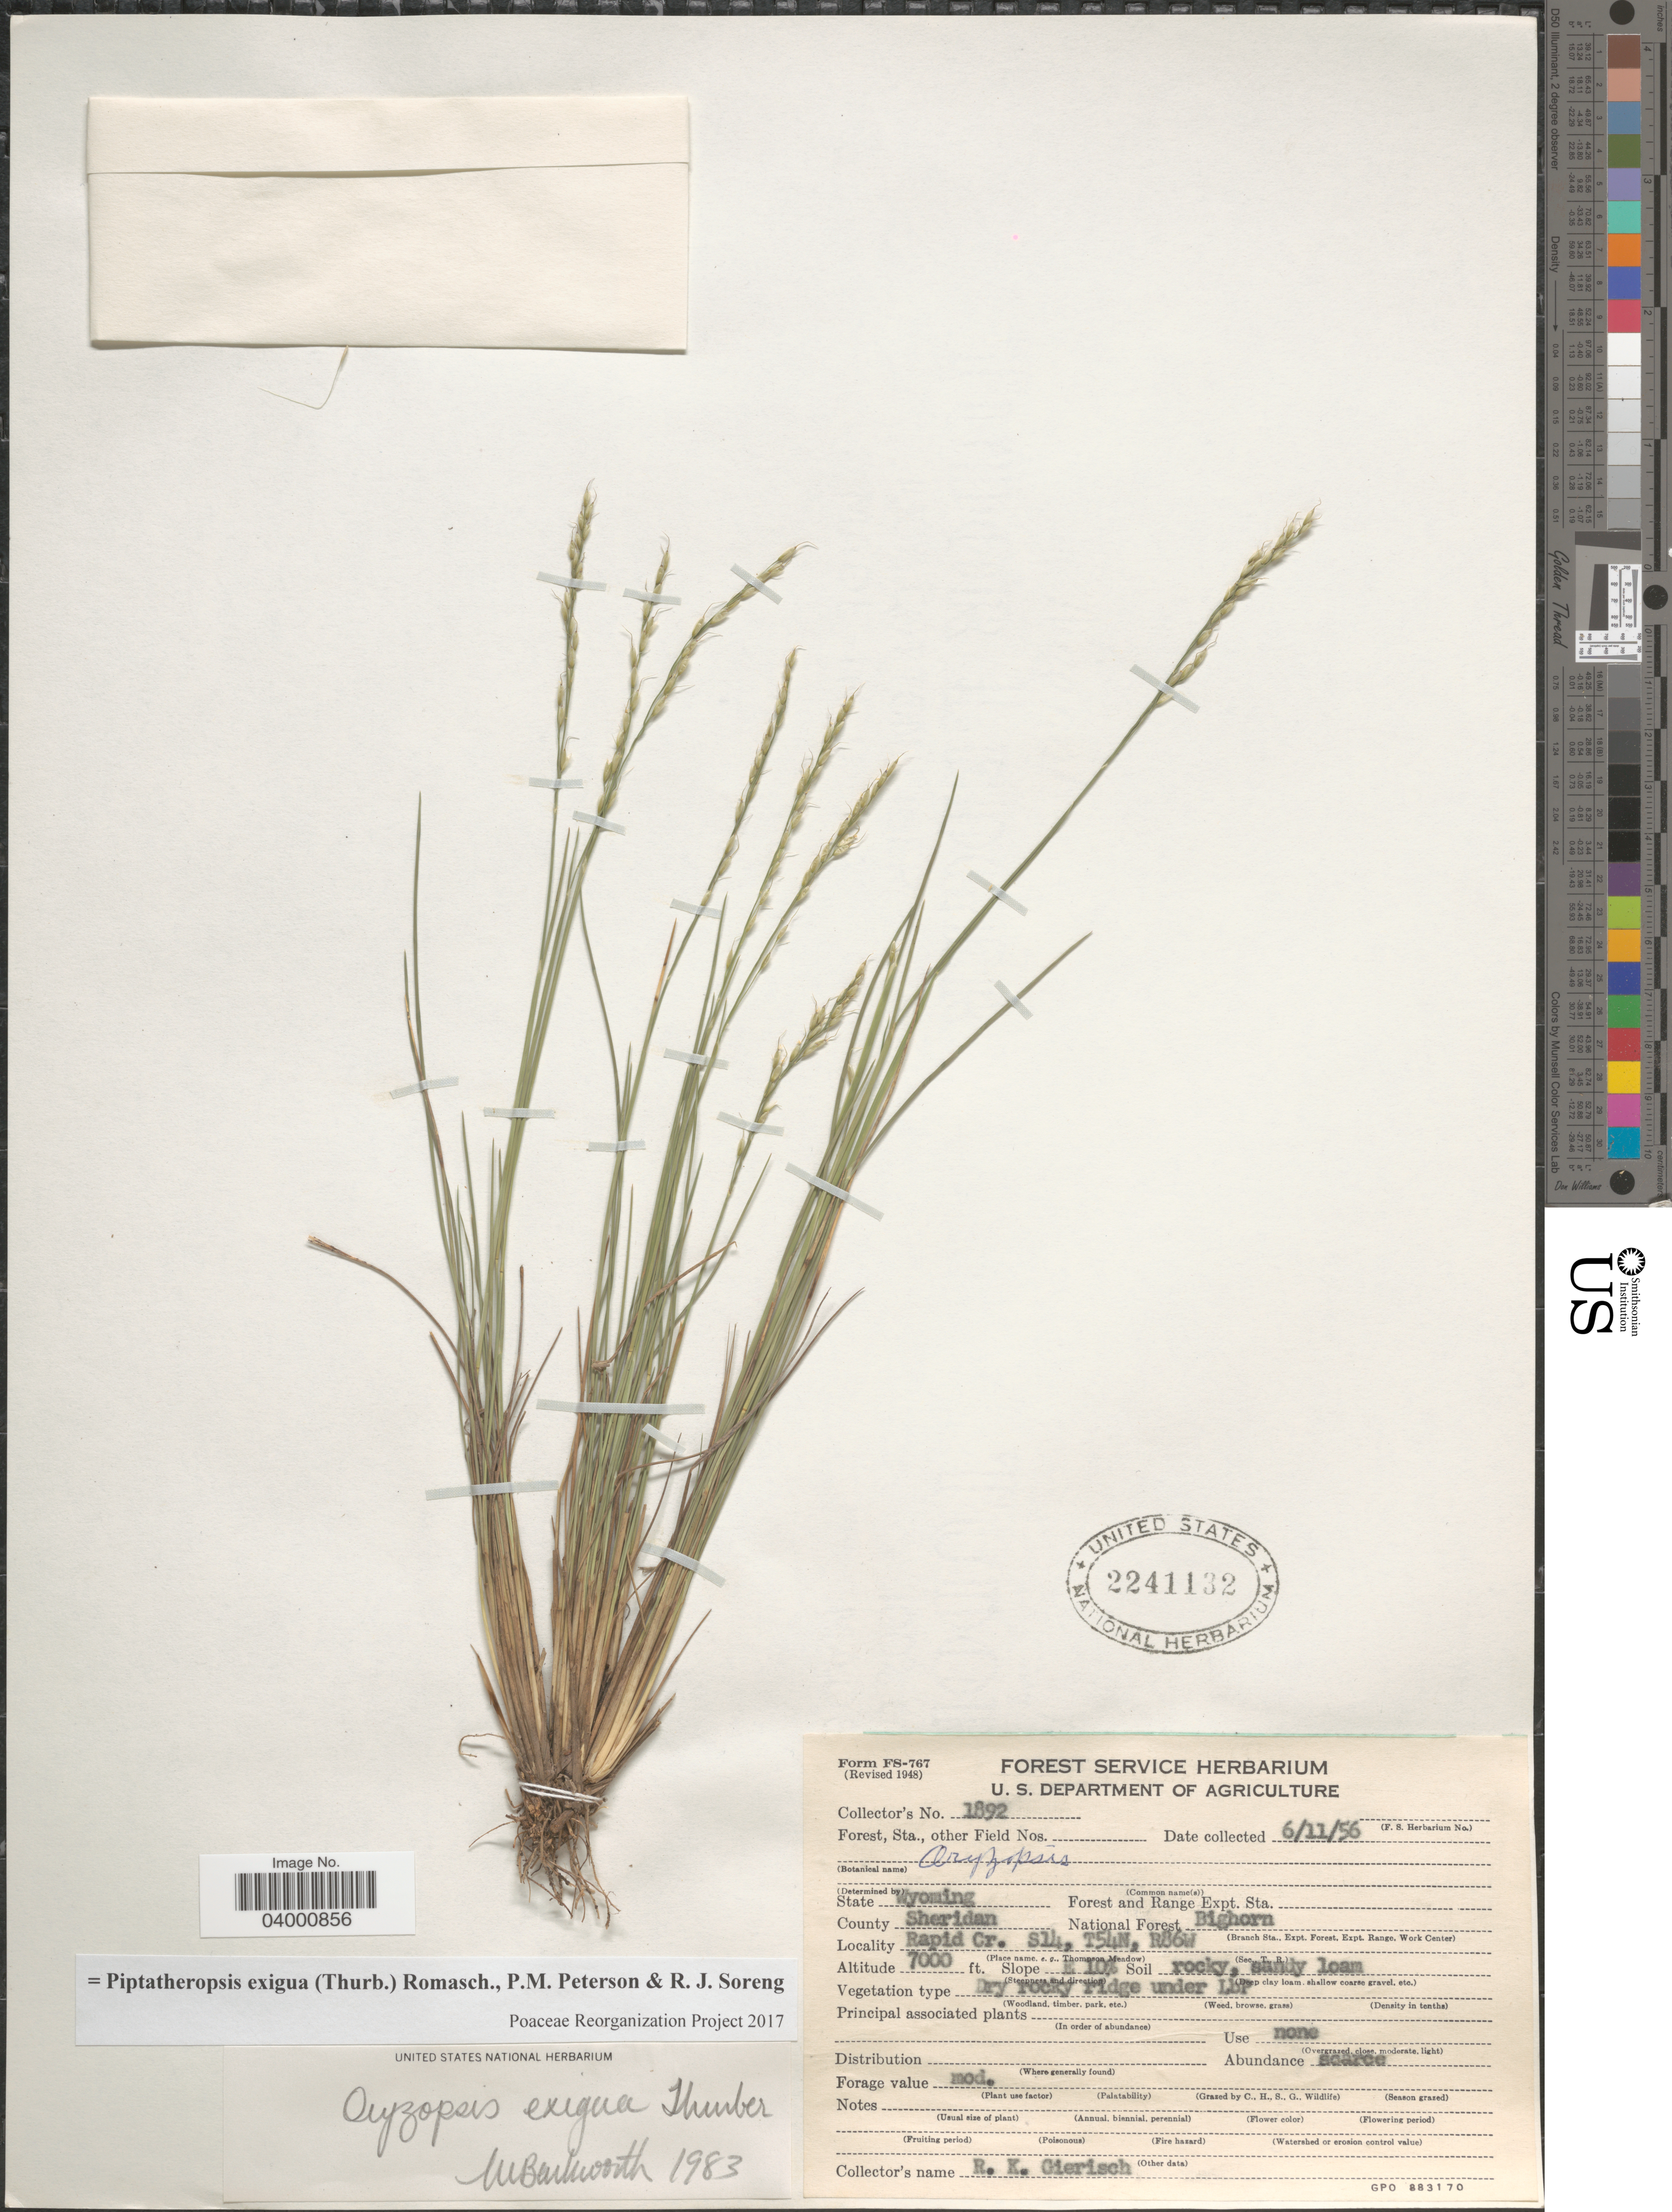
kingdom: Plantae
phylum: Tracheophyta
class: Liliopsida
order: Poales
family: Poaceae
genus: Piptatheropsis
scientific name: Piptatheropsis exigua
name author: (Thurb.) Romasch. et al.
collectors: R. Gierisch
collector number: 1892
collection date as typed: Transcribed d/m/y: 11/6/56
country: United States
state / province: Wyoming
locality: County Sheridan. National Forest Bighorn. Rapid Cr. S14, T54N, R86W.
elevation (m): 2134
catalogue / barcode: US 2241132